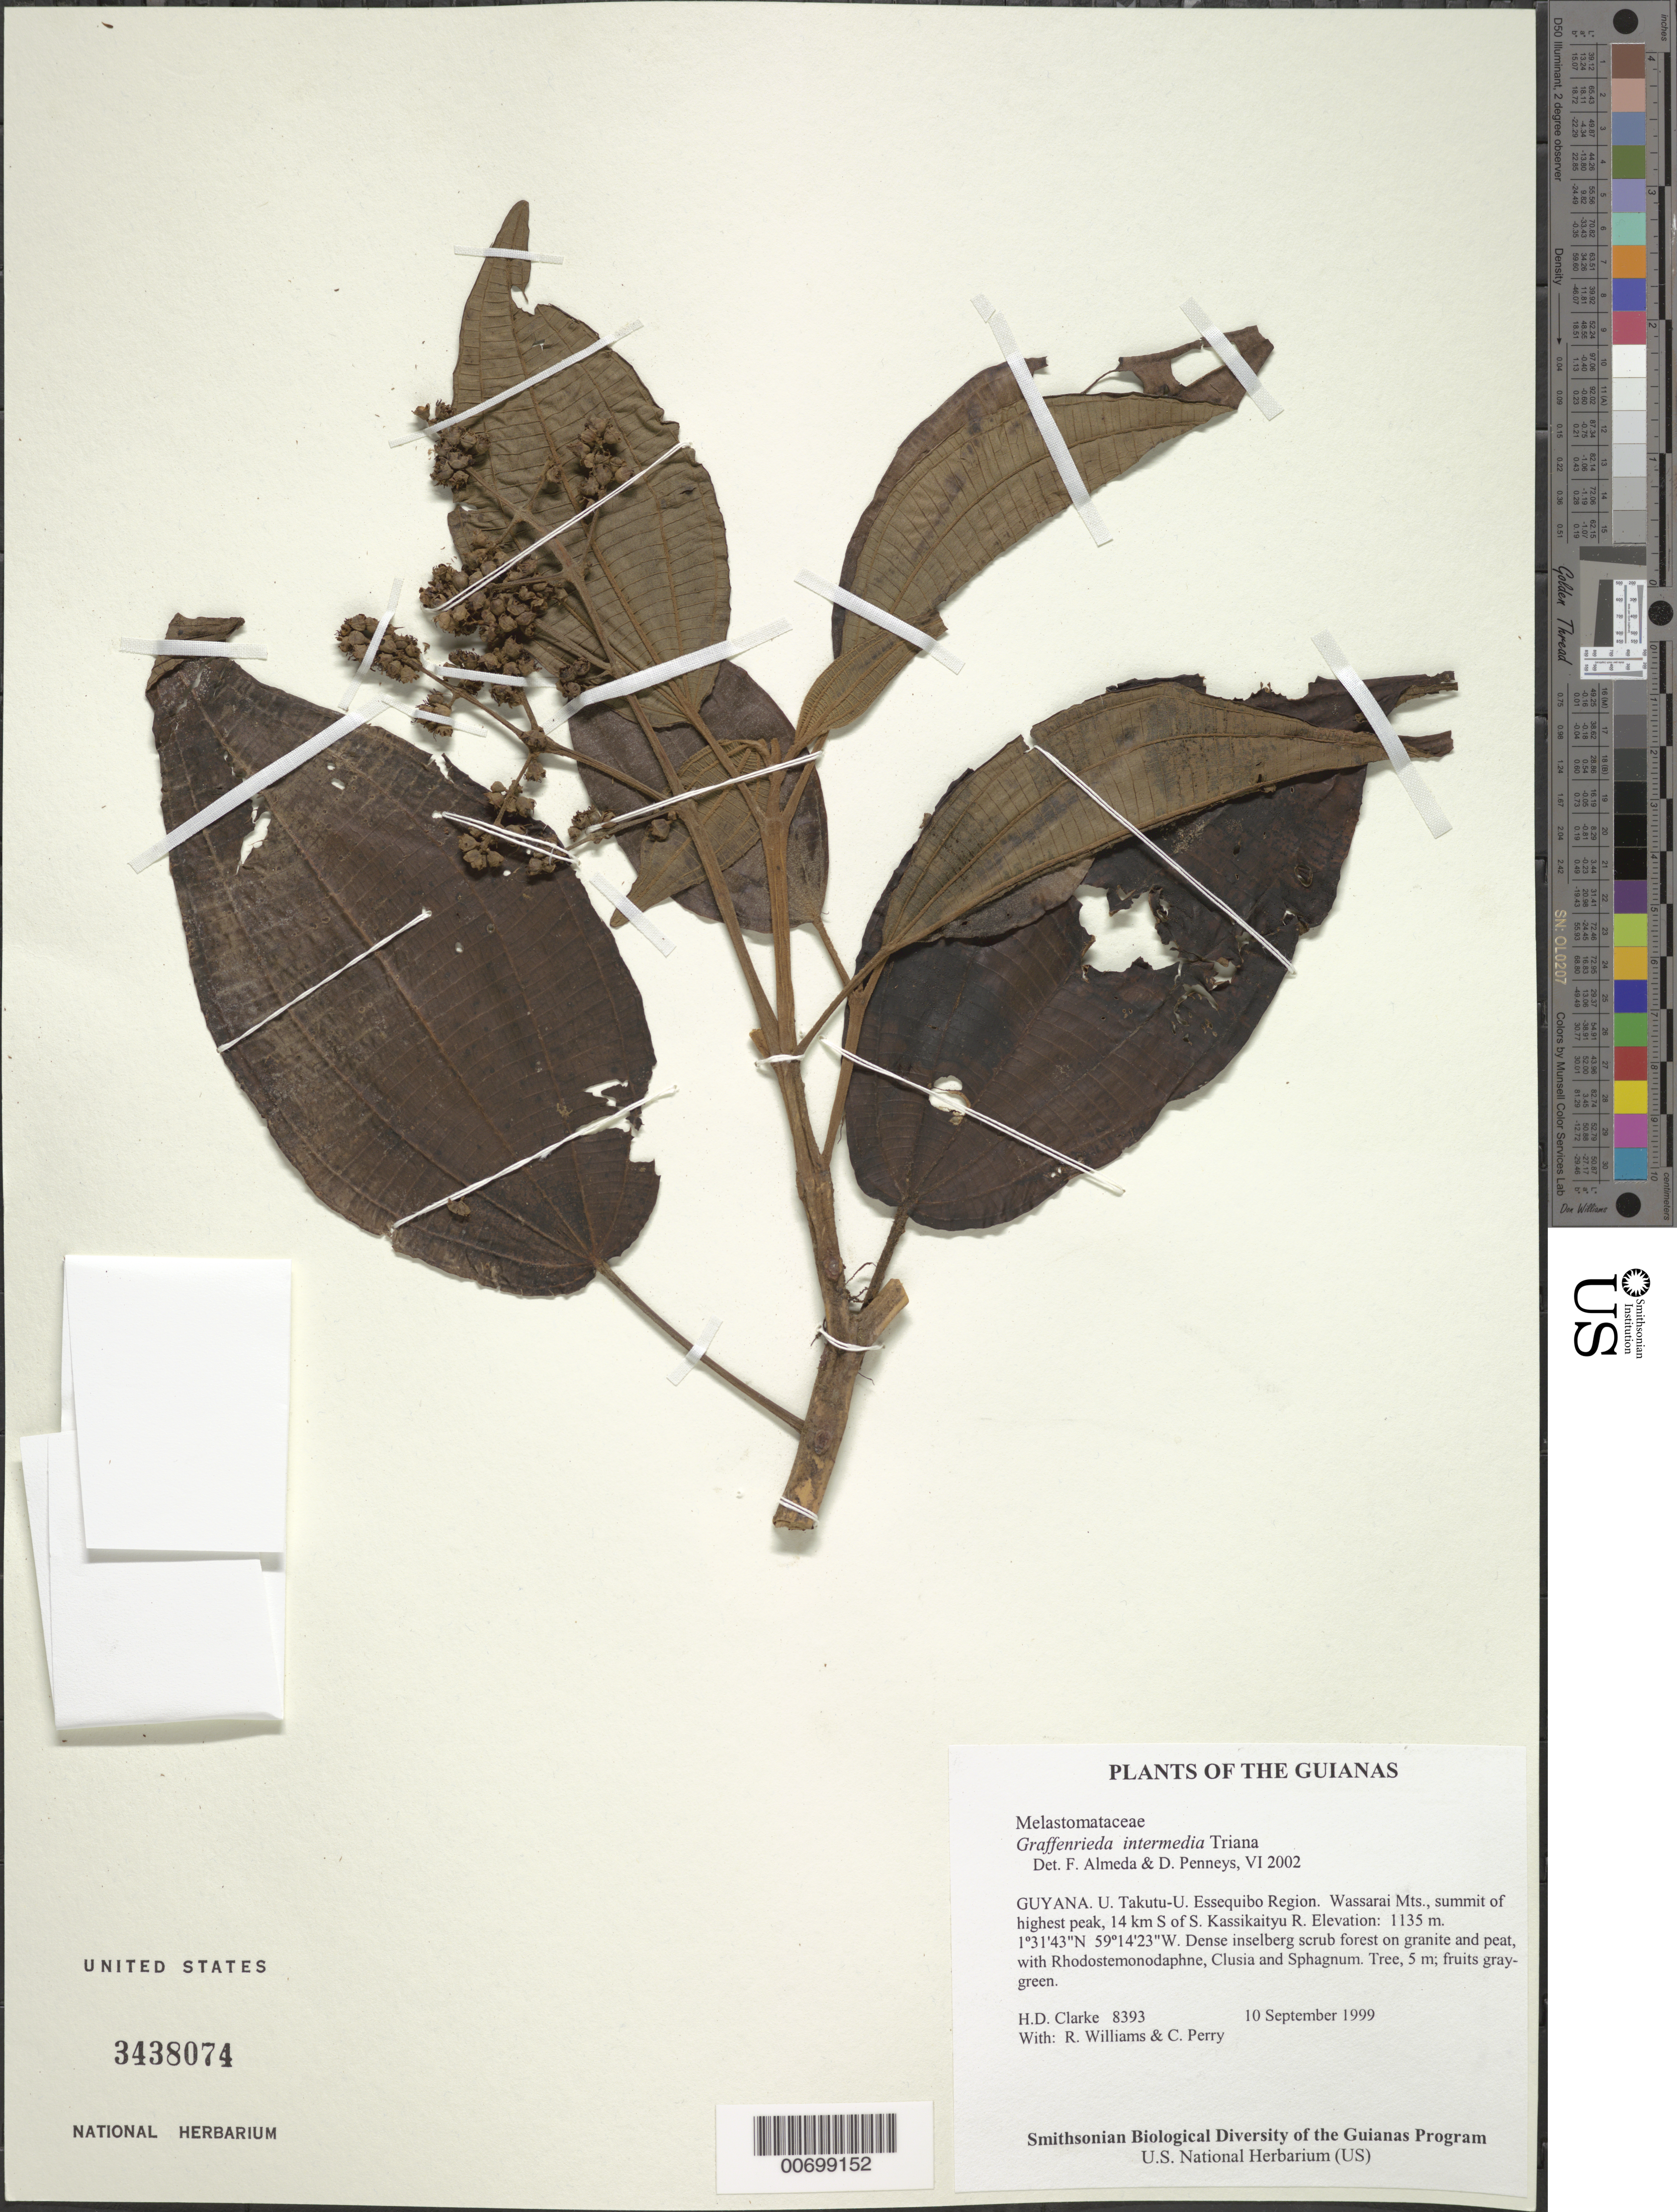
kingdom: Plantae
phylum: Tracheophyta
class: Magnoliopsida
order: Myrtales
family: Melastomataceae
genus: Graffenrieda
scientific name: Graffenrieda intermedia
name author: Triana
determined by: Almeda, F.; Penneys, D. S.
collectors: H. D. Clarke, R. Williams & C. Perry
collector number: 8393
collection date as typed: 10 September 1999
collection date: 1999-09-10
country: Guyana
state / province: U. Takutu-U. Essequibo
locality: Wassarai Mts., summit of highest peak, 14 km S of S. Kassikaityu R.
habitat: Dense inselberg scrub forest on granite and peat, with Rhodostemonodaphne, Clusia and Sphagnum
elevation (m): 1135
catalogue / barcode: US 3438074